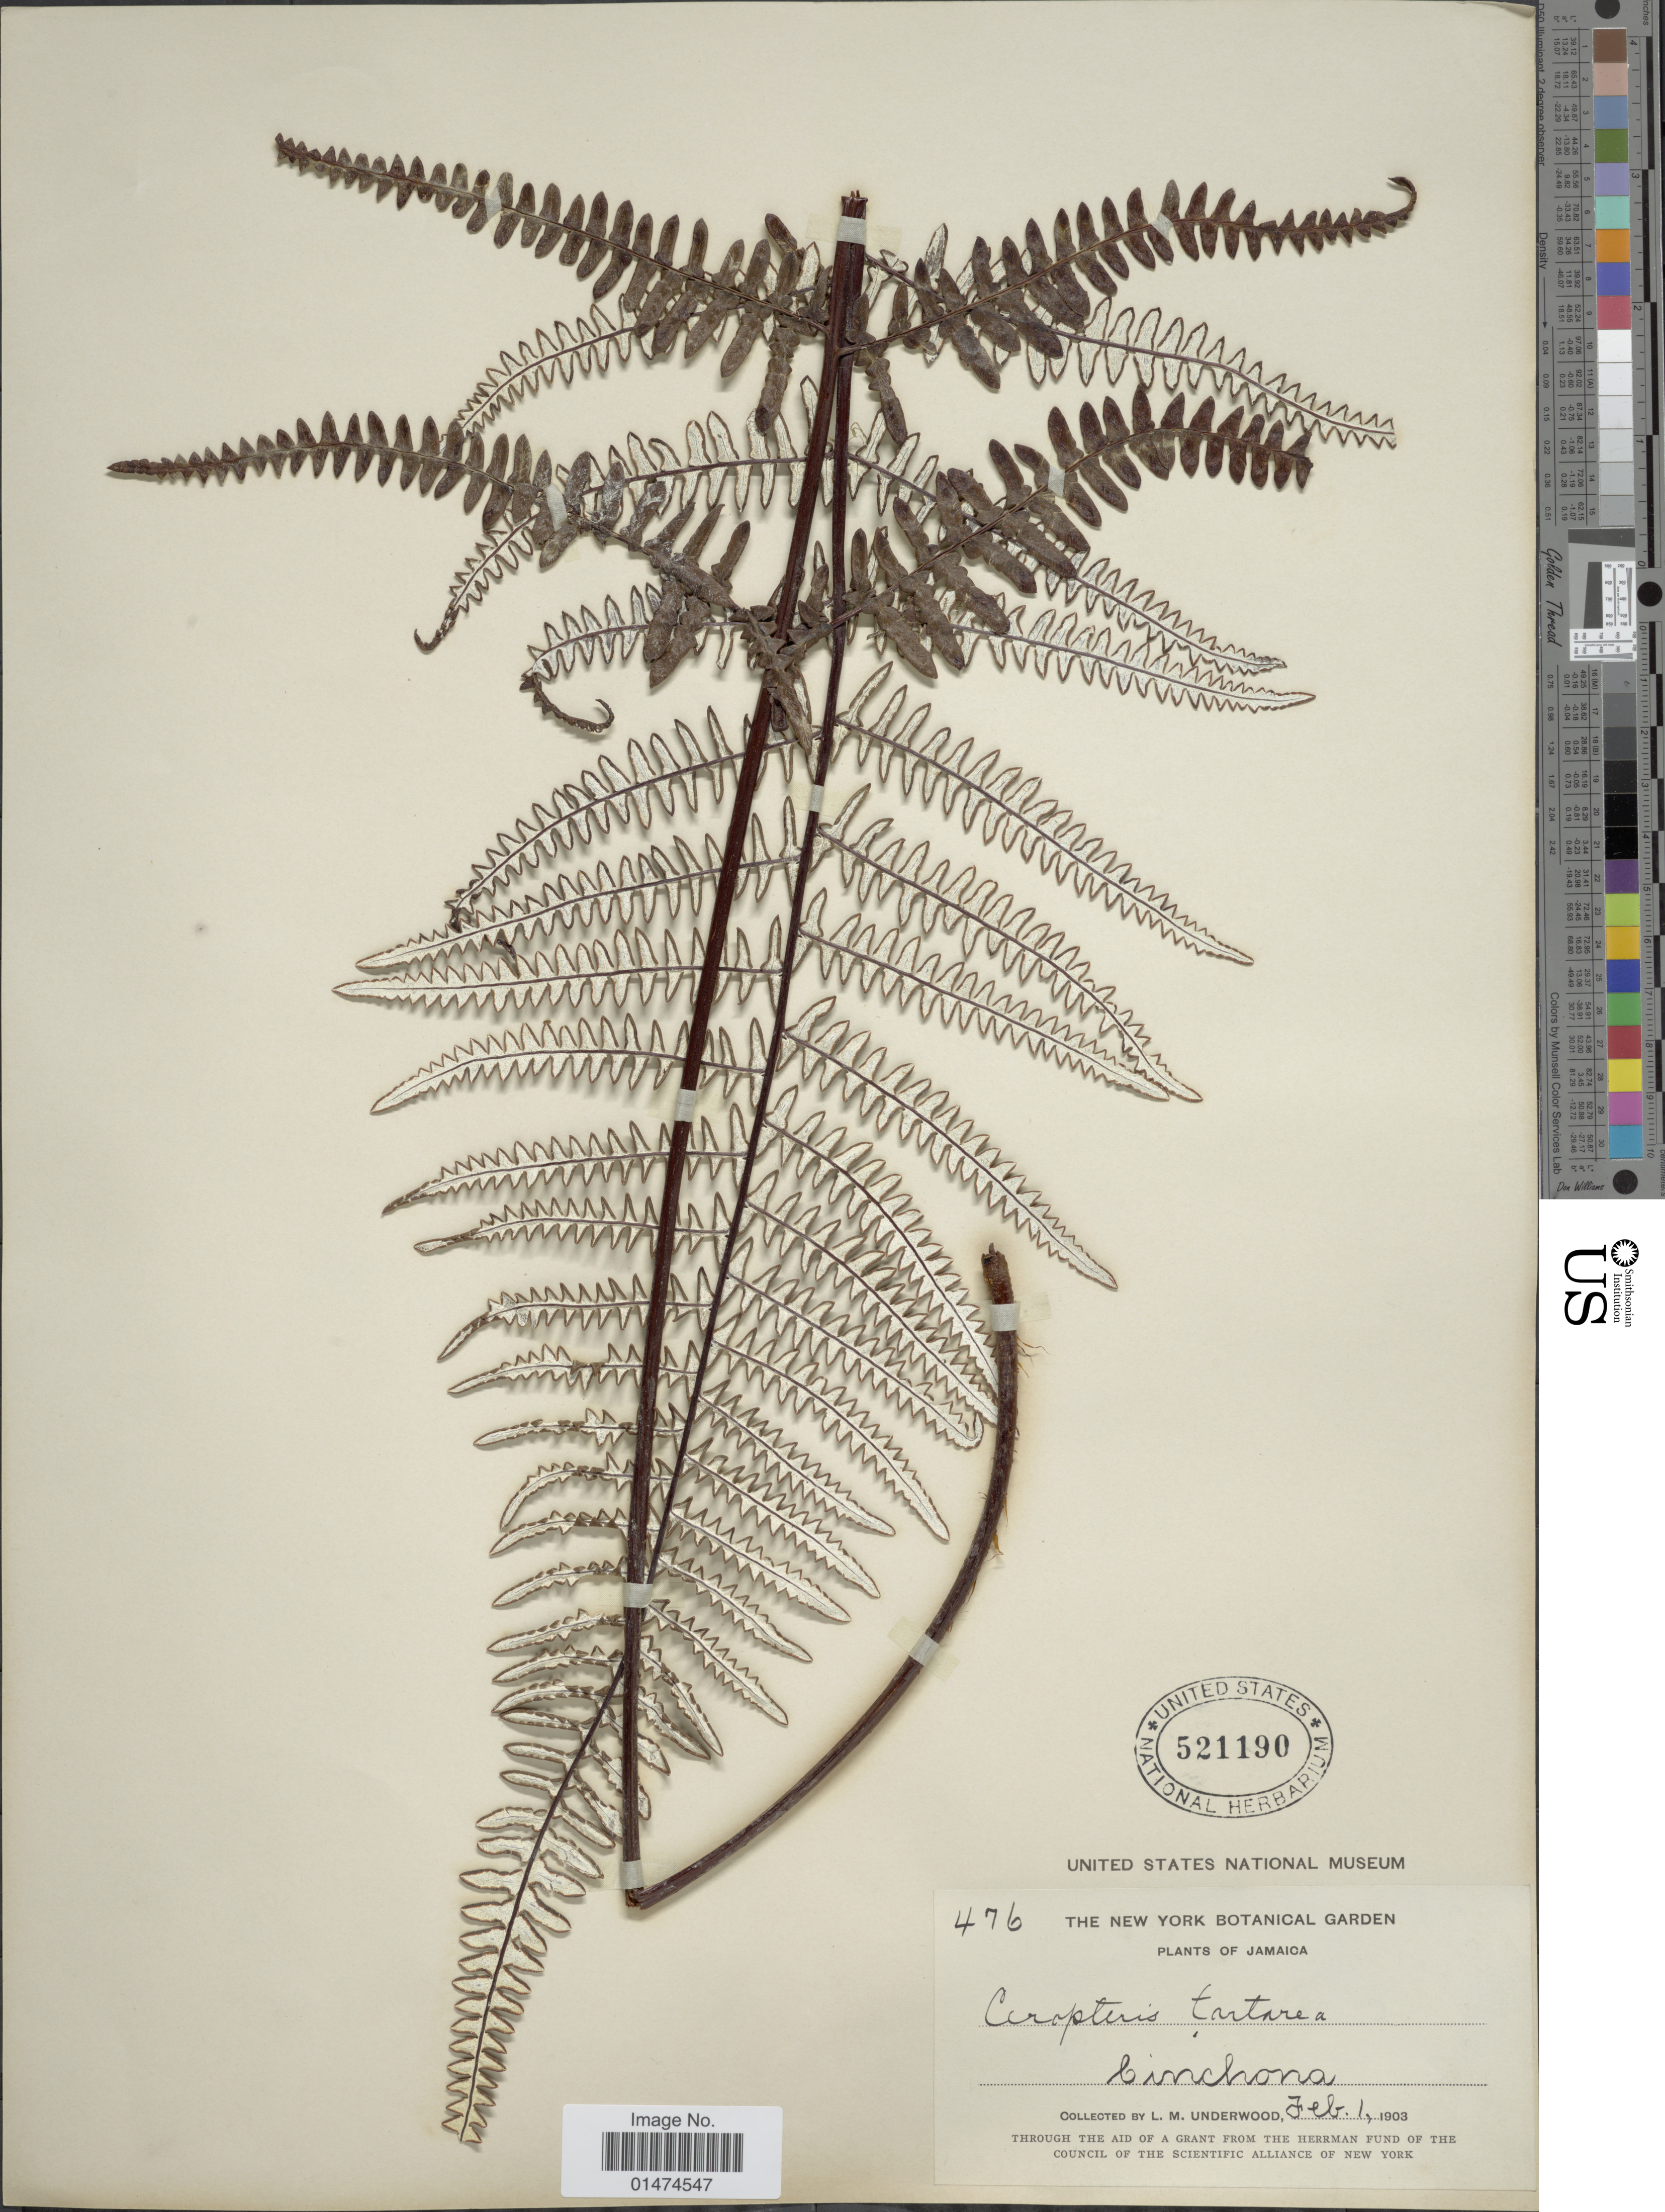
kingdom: Plantae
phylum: Tracheophyta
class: Polypodiopsida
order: Polypodiales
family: Pteridaceae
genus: Pityrogramma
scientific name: Pityrogramma ebenea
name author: (L.) Proctor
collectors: L. M. Underwood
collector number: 476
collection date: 1903-02-01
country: Jamaica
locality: Jamaica, Cinchona.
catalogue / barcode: US 521190